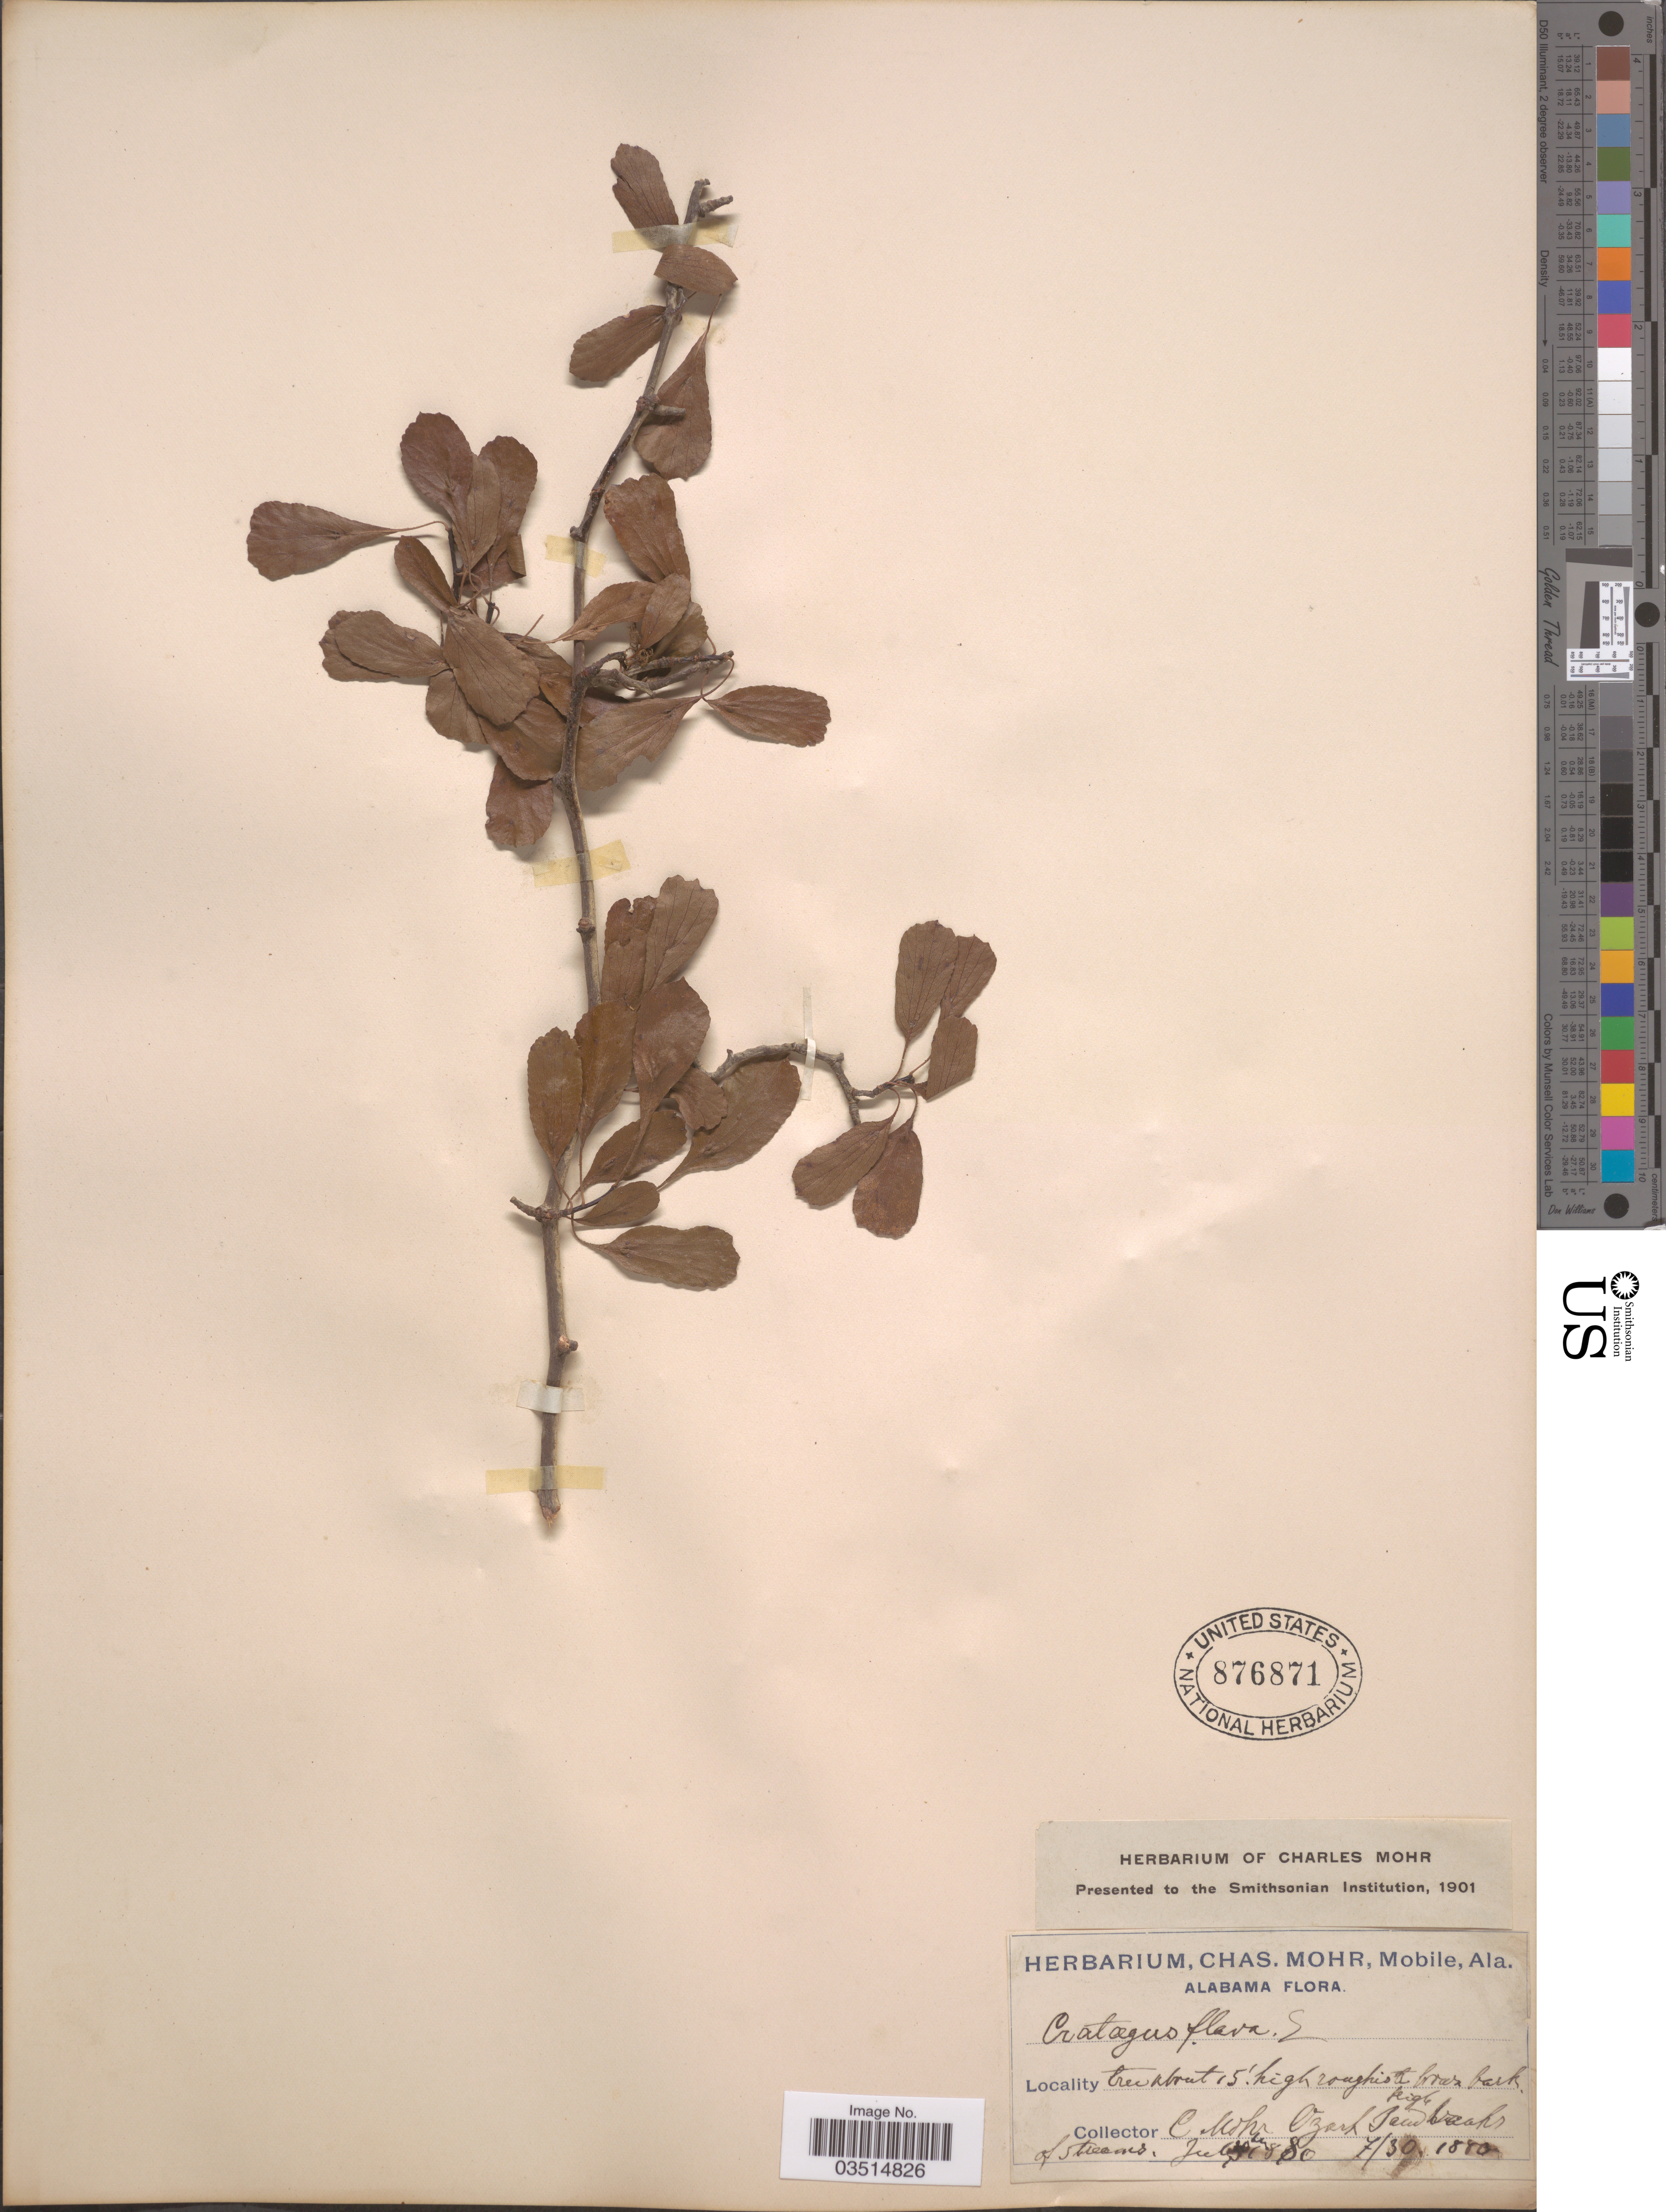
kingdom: Plantae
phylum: Tracheophyta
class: Magnoliopsida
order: Rosales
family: Rosaceae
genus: Crataegus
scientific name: Crataegus flava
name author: Aiton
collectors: Mohr, C. T. (herbarium)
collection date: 1880-07-30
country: United States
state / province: Alabama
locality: Ozark Sand banks of streams.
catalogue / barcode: US 876871